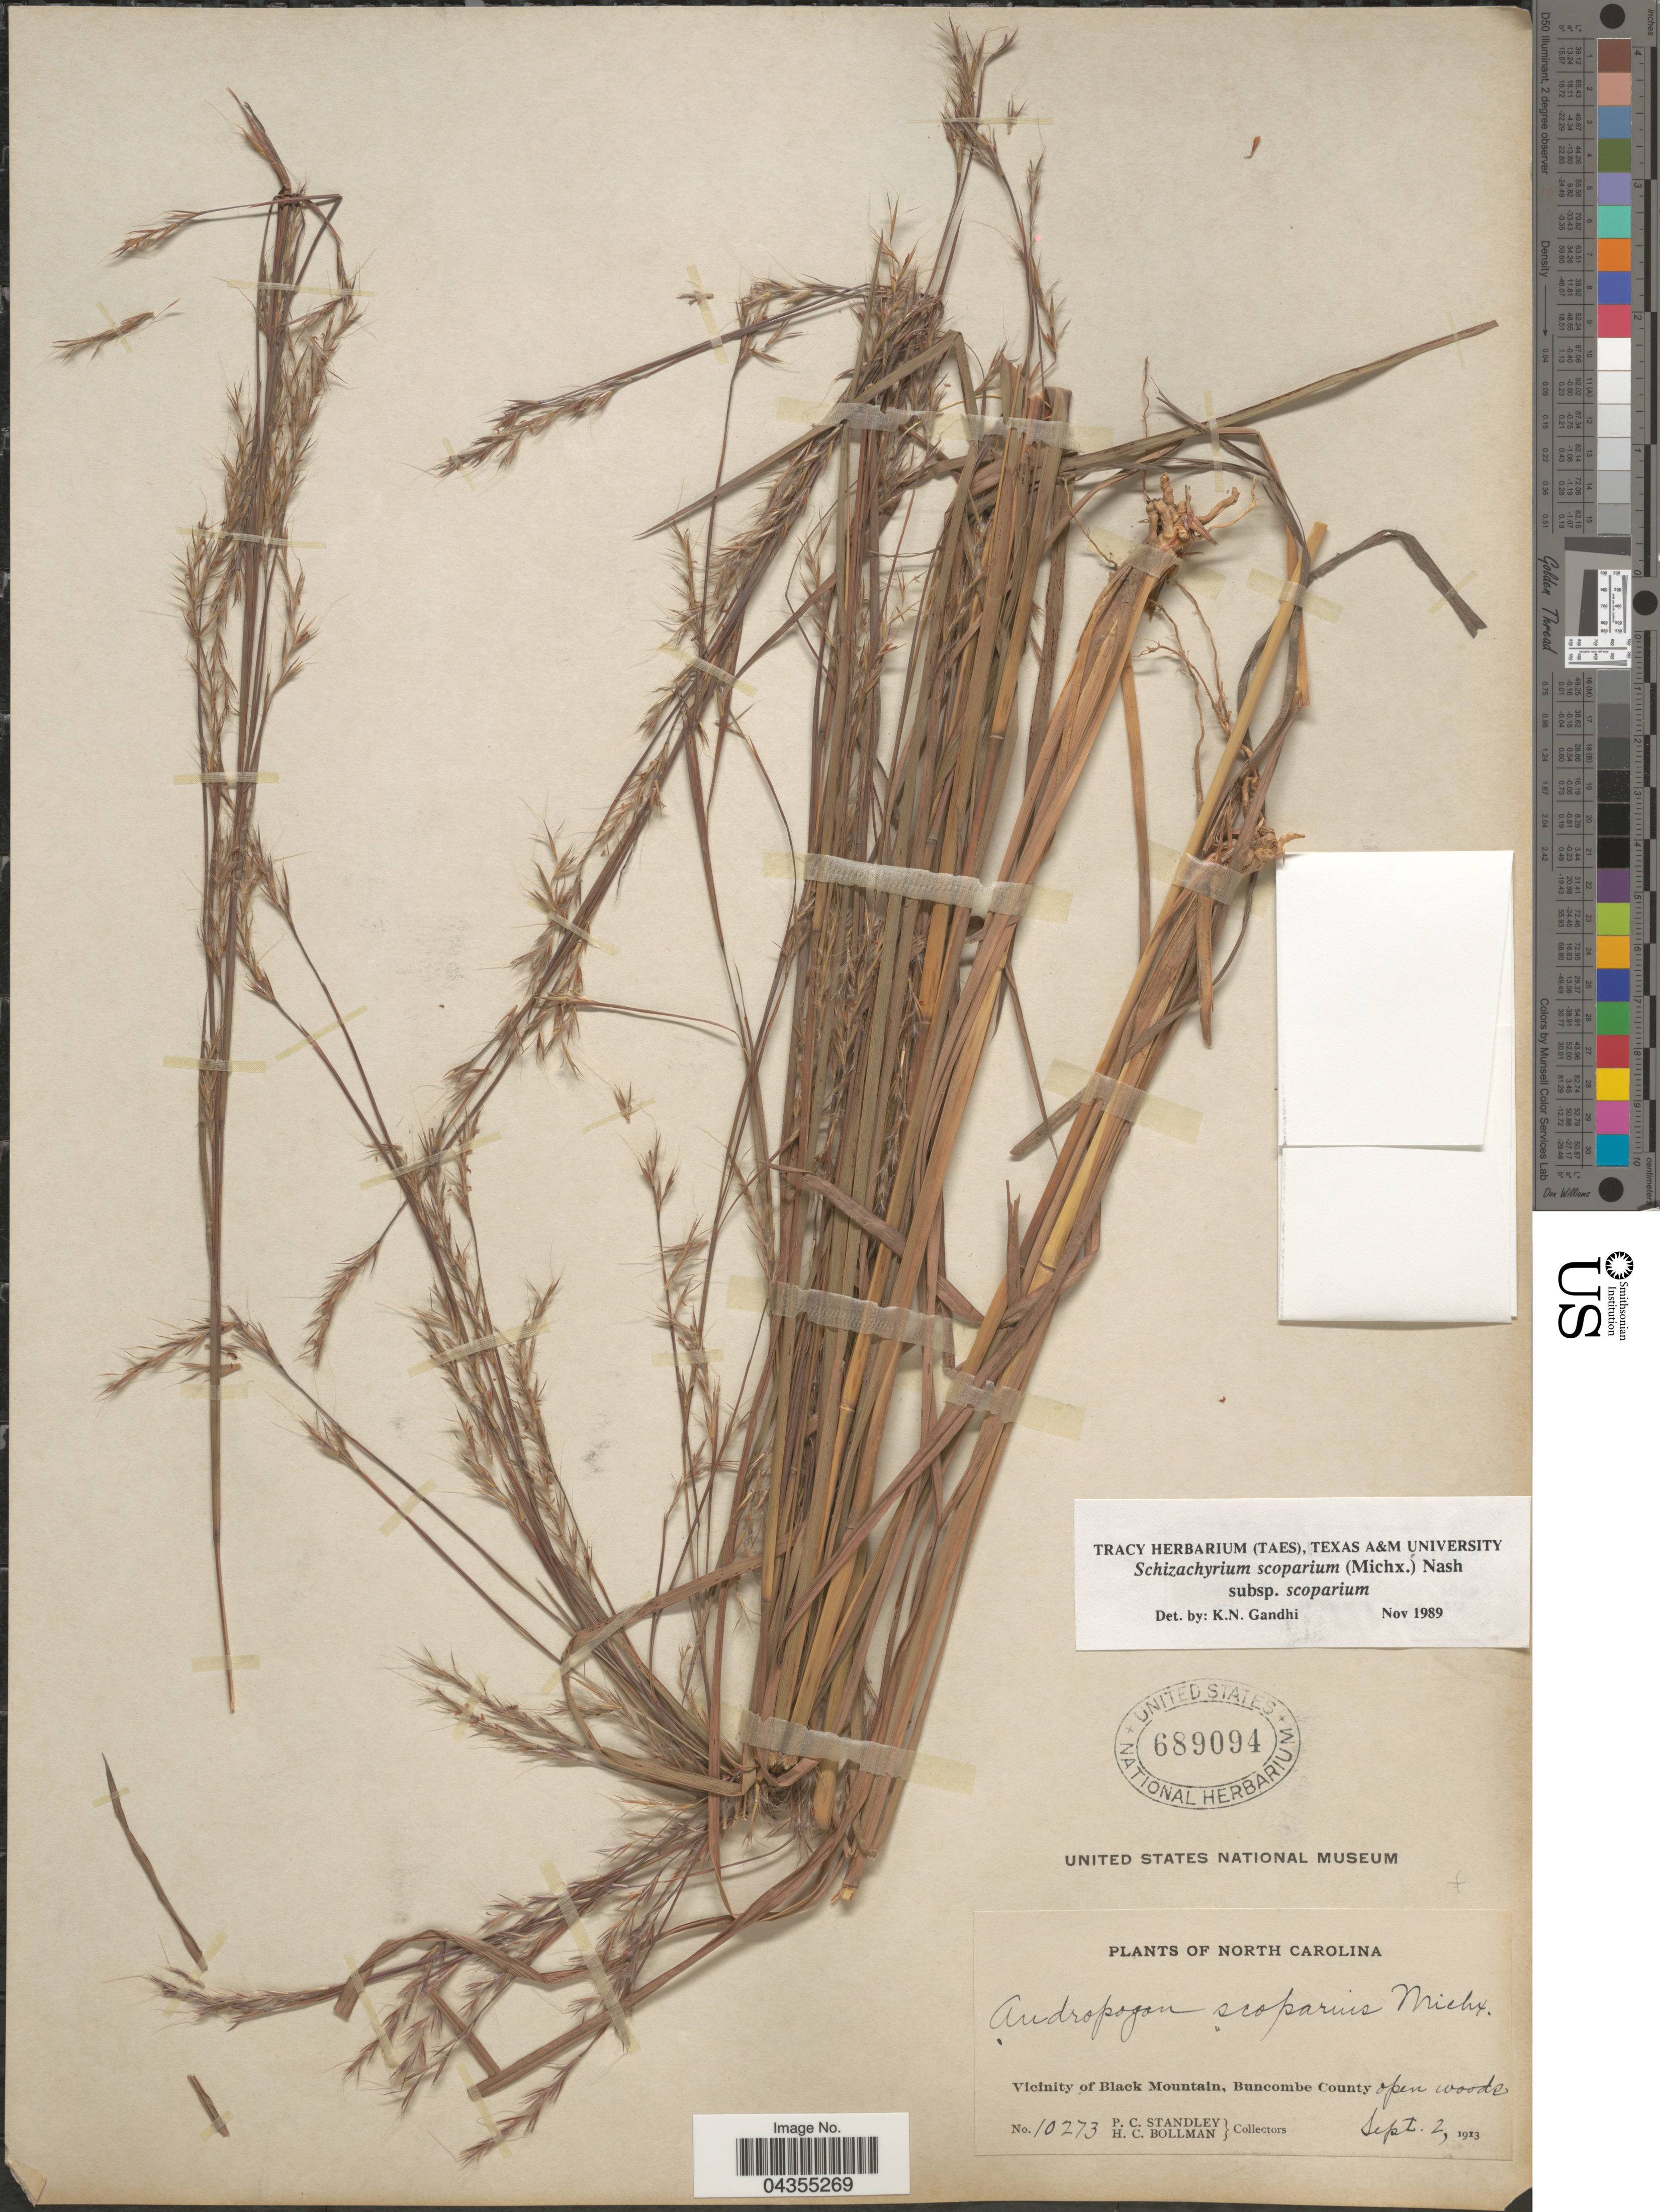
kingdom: Plantae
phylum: Tracheophyta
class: Liliopsida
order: Poales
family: Poaceae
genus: Schizachyrium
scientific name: Schizachyrium scoparium var. scoparium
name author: (Michx.) Nash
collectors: P. C. Standley & H. C. Bollman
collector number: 10273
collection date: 1913-09-02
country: United States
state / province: North Carolina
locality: Vicinity of Black Mountain, Buncombe County.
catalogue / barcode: US 689094